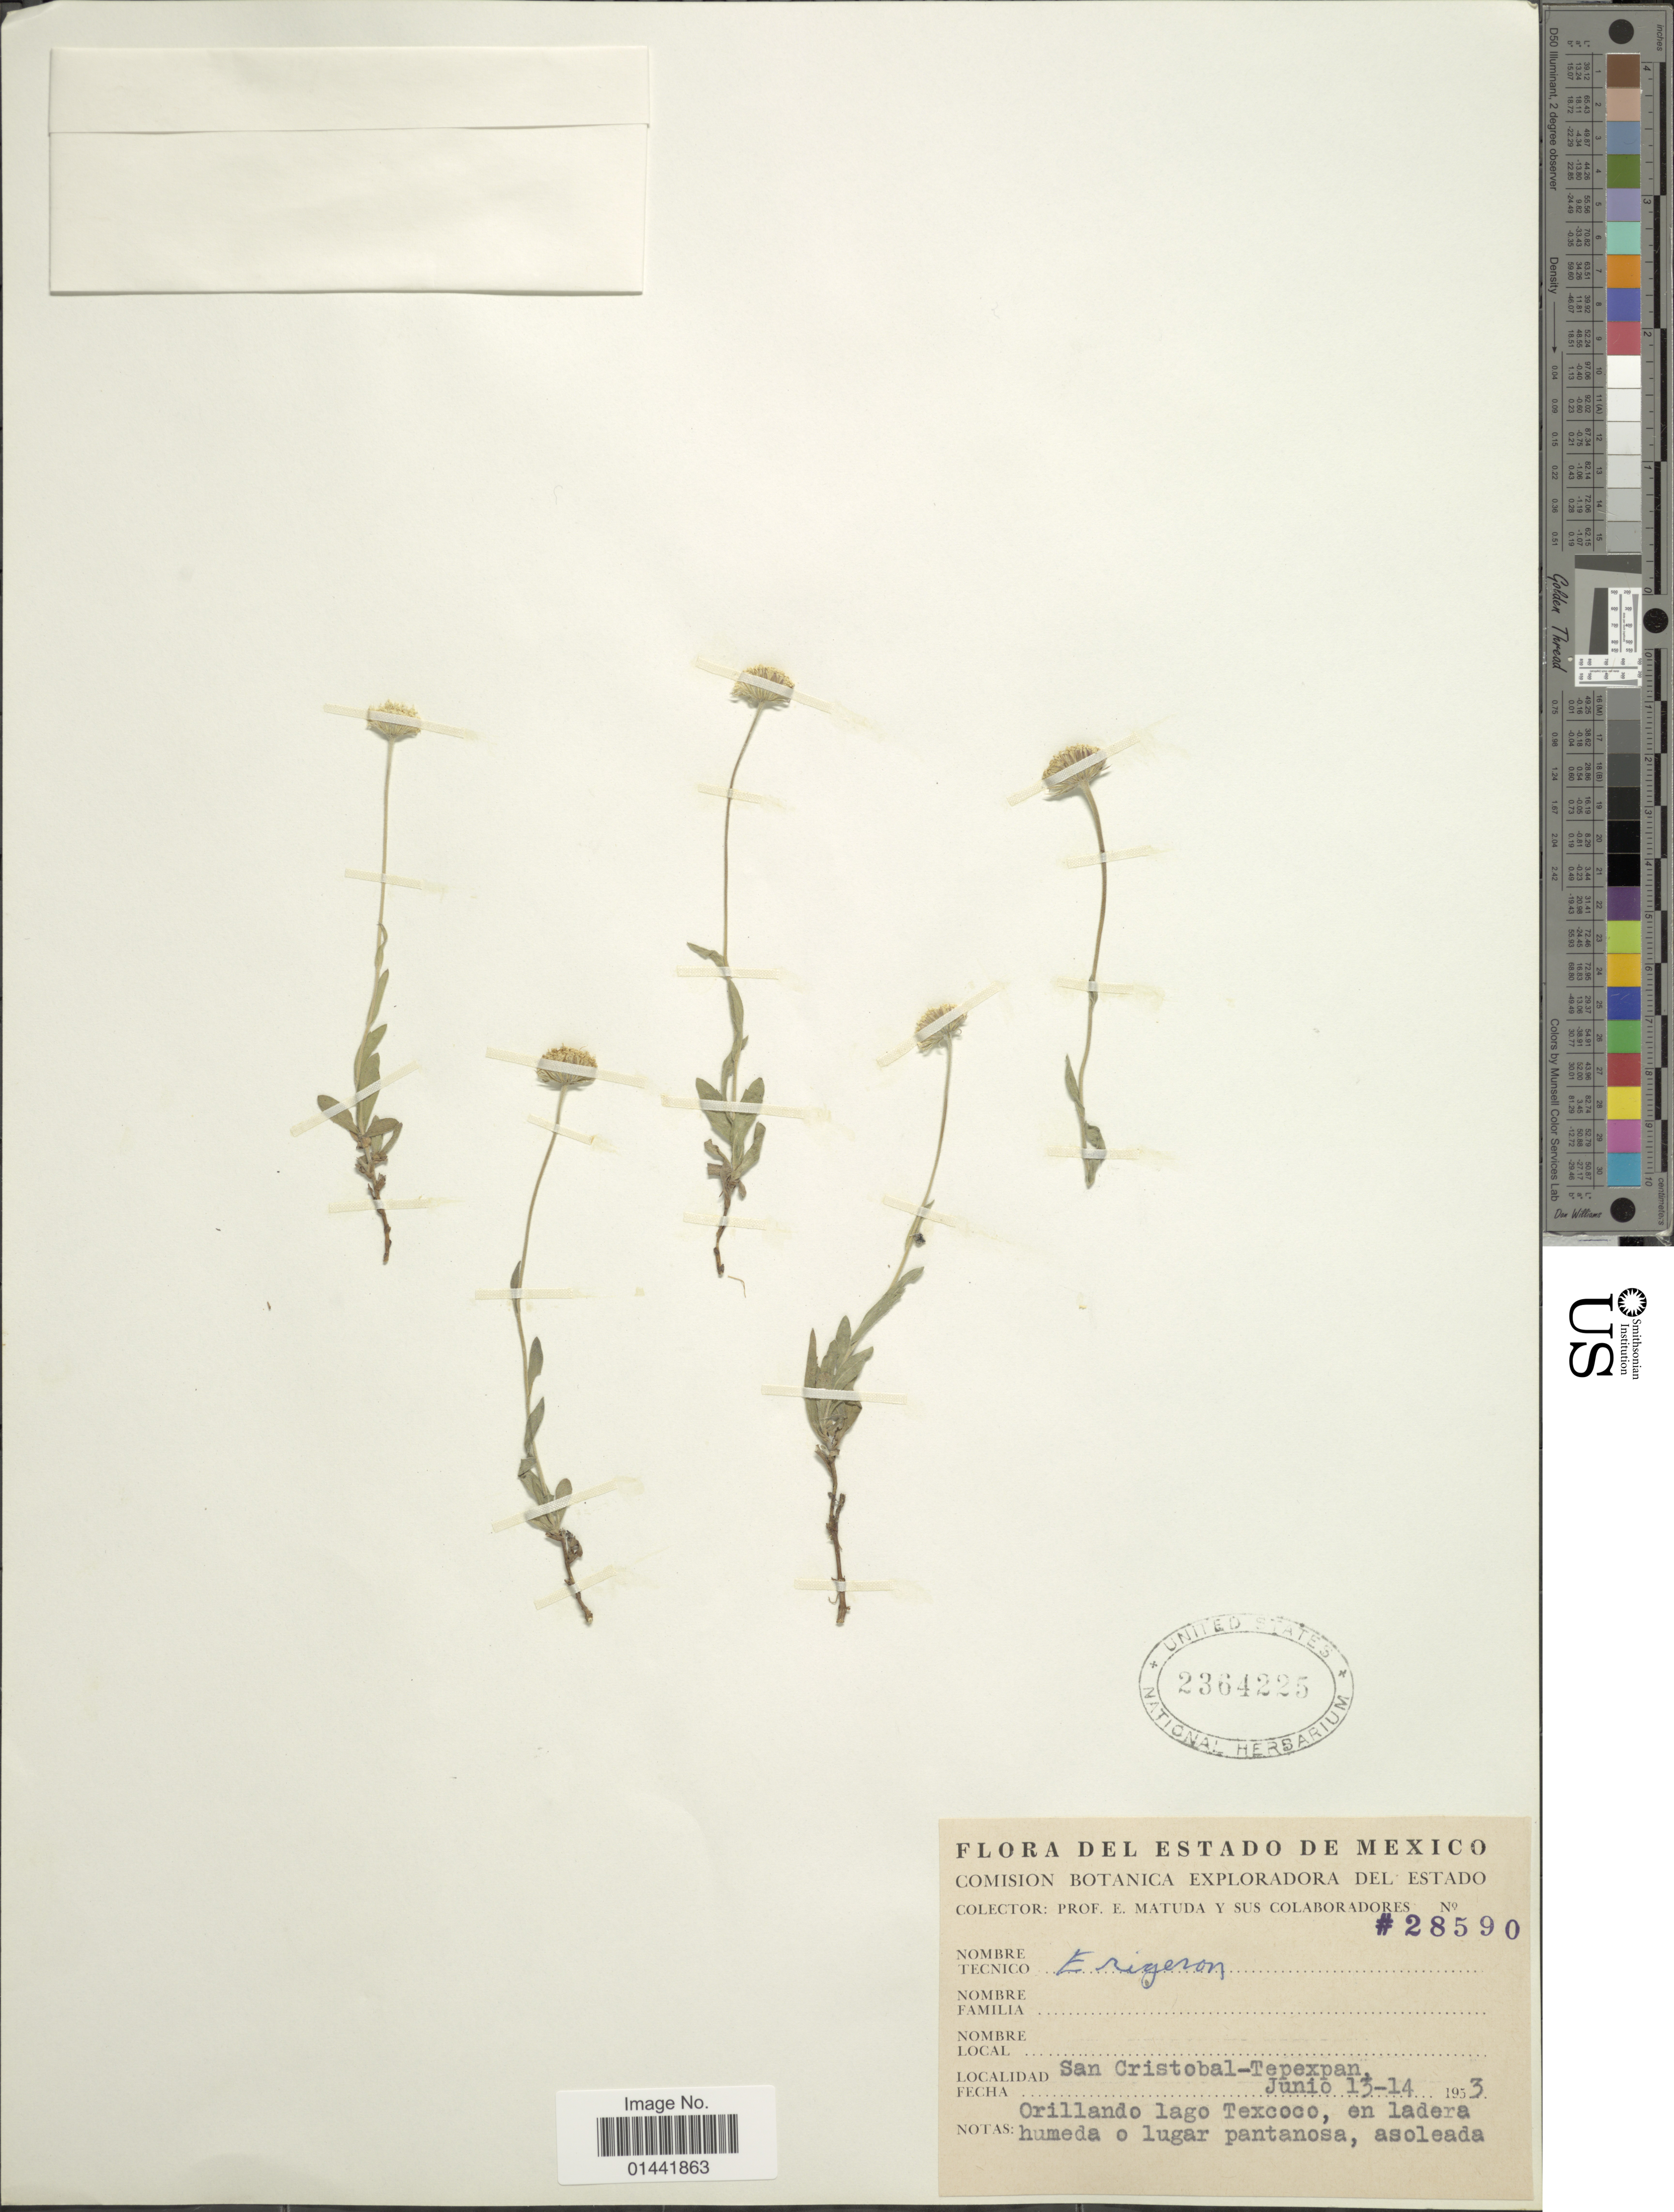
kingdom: Plantae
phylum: Tracheophyta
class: Magnoliopsida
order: Asterales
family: Asteraceae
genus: Erigeron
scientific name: Erigeron scaposus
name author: DC.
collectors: E. Matuda & et al.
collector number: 28590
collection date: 1953-06-13/1953-06-14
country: Mexico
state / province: México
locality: San Cristobal-Tepexpan, Orillano lago Texcoc, en ladera humeda o lugar pantanosa, asoleada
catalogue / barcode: US 2364225